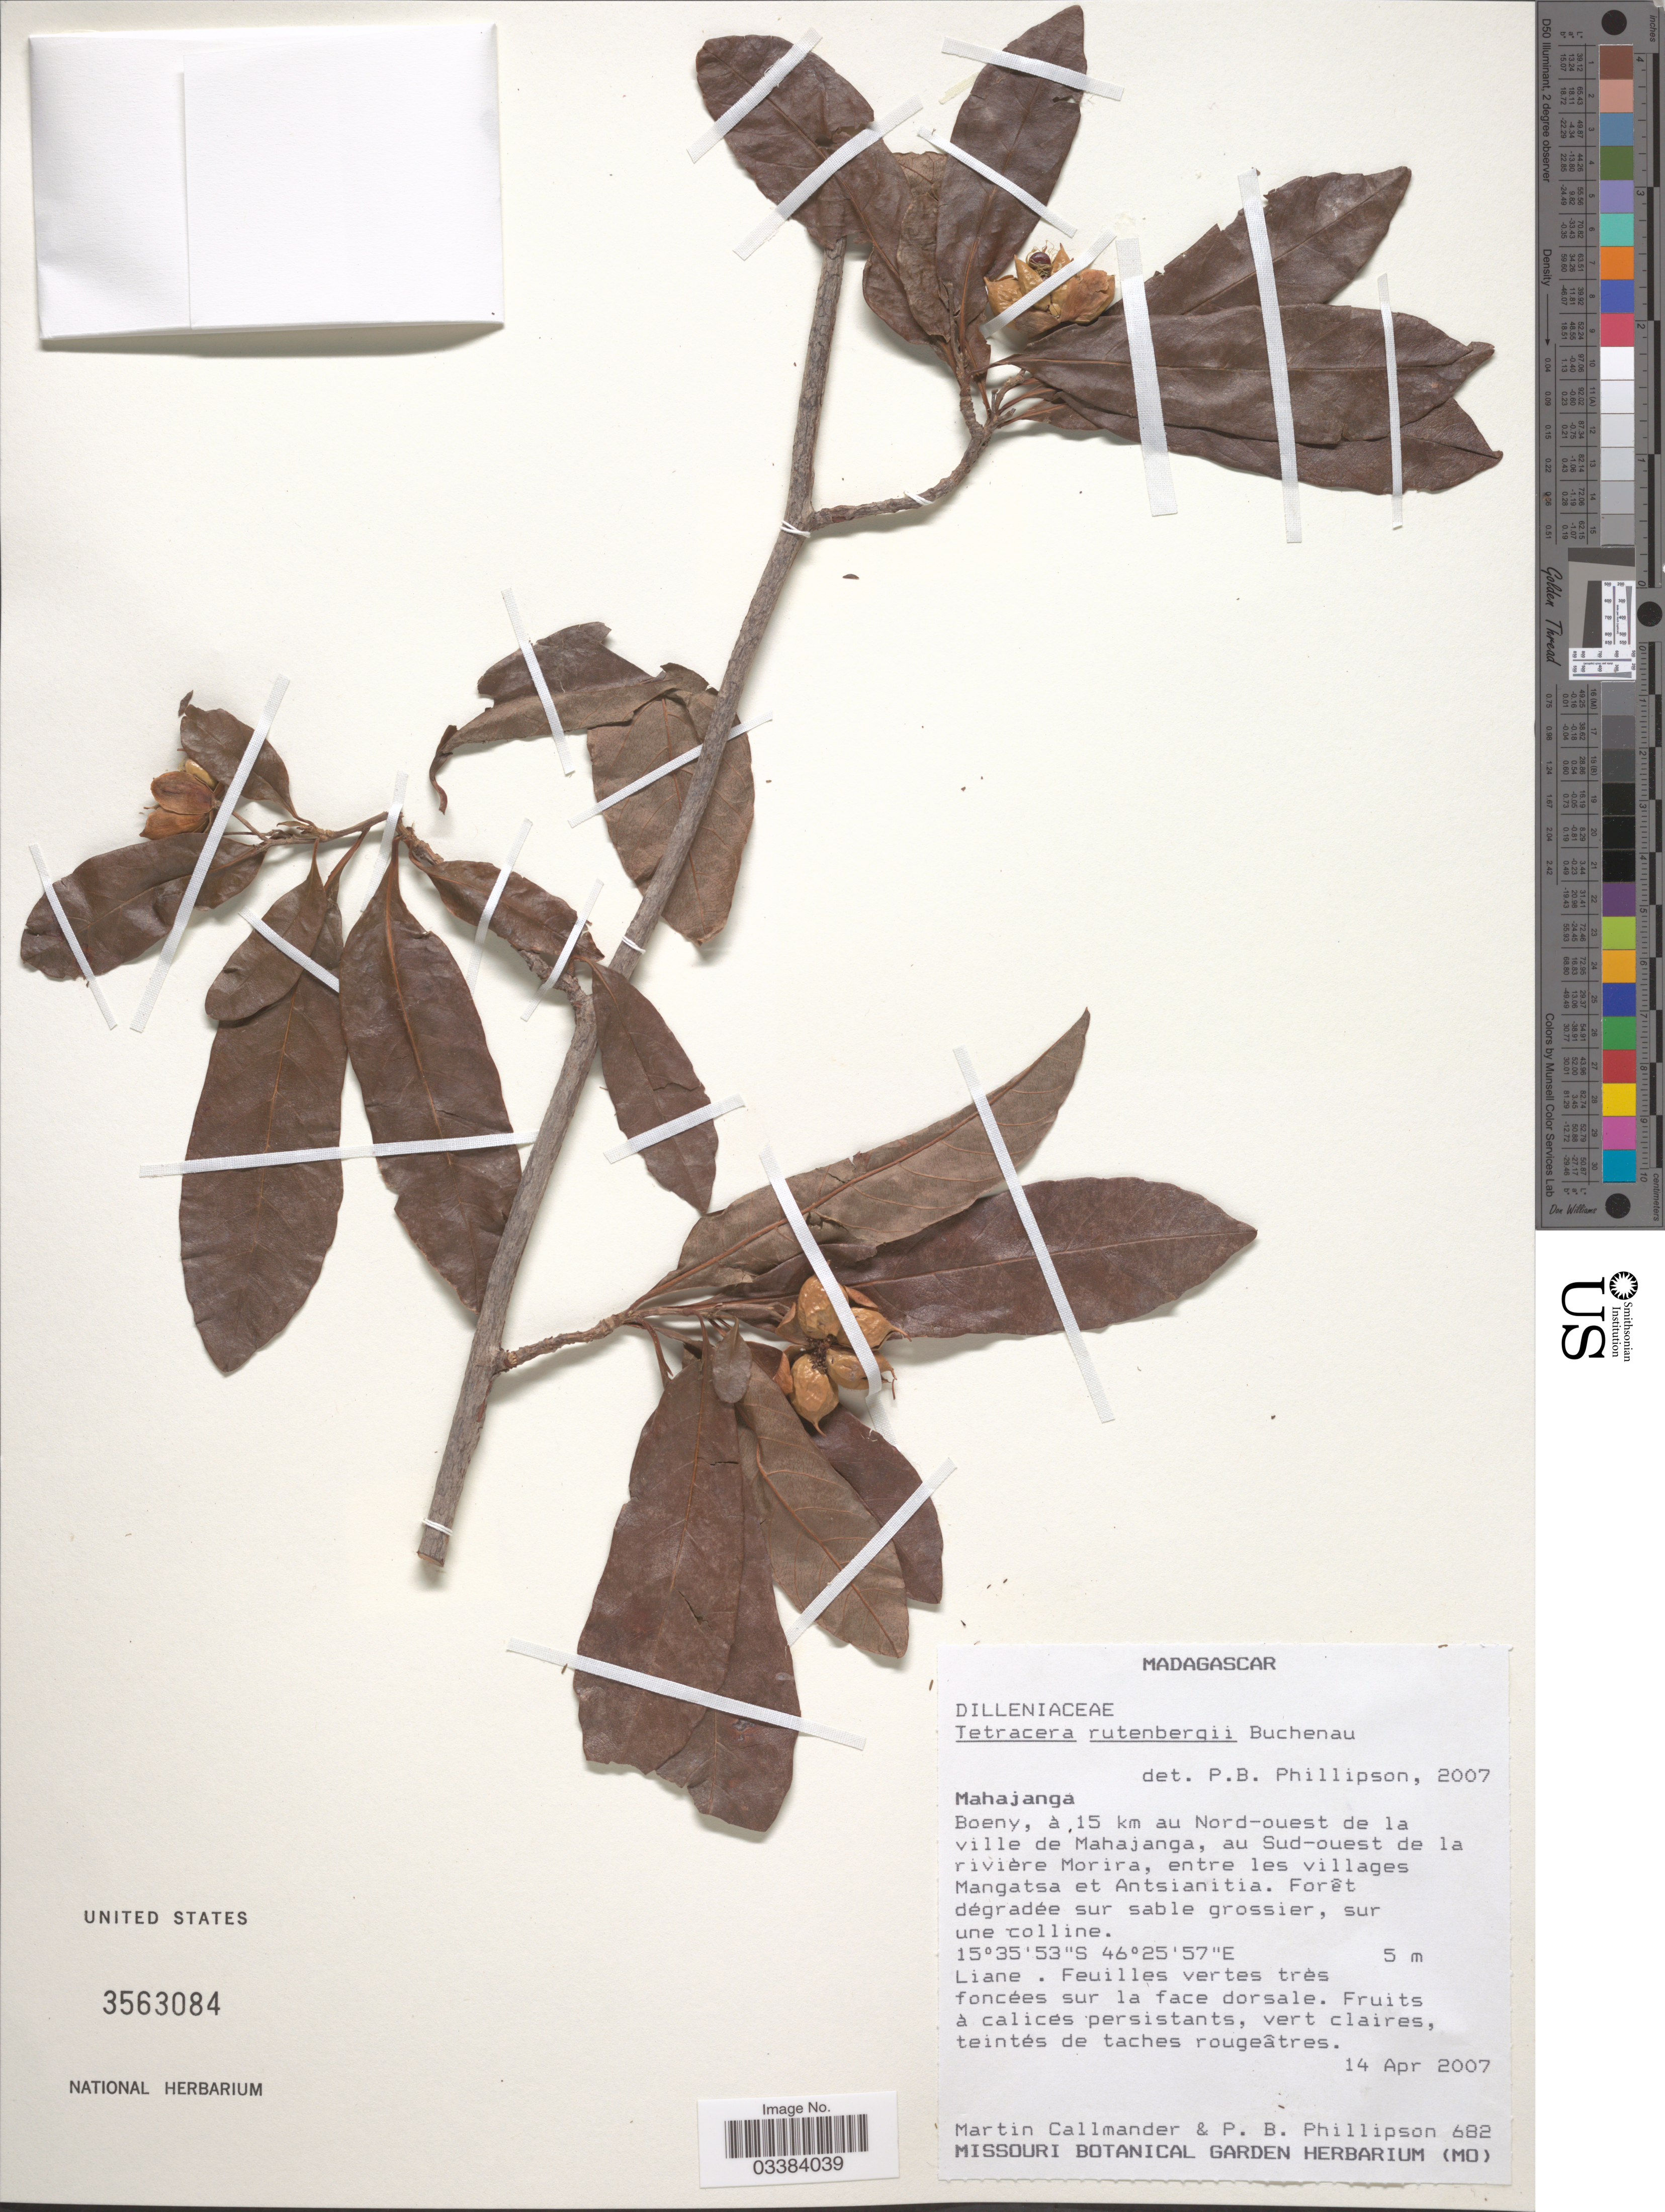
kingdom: Plantae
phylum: Tracheophyta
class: Magnoliopsida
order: Dilleniales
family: Dilleniaceae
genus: Tetracera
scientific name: Tetracera rutenbergii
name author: Buchenau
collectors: M. Callmander & P. B. Phillipson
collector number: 682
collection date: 2007-04-14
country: Madagascar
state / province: Boeny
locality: Boeny, à 15 km au Nord-ouest de la ville de Mahajanga, au Sud-ouest de la rivière Morira, entre les villages Mangatsa et Antsianitia.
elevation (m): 5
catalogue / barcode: US 3563084